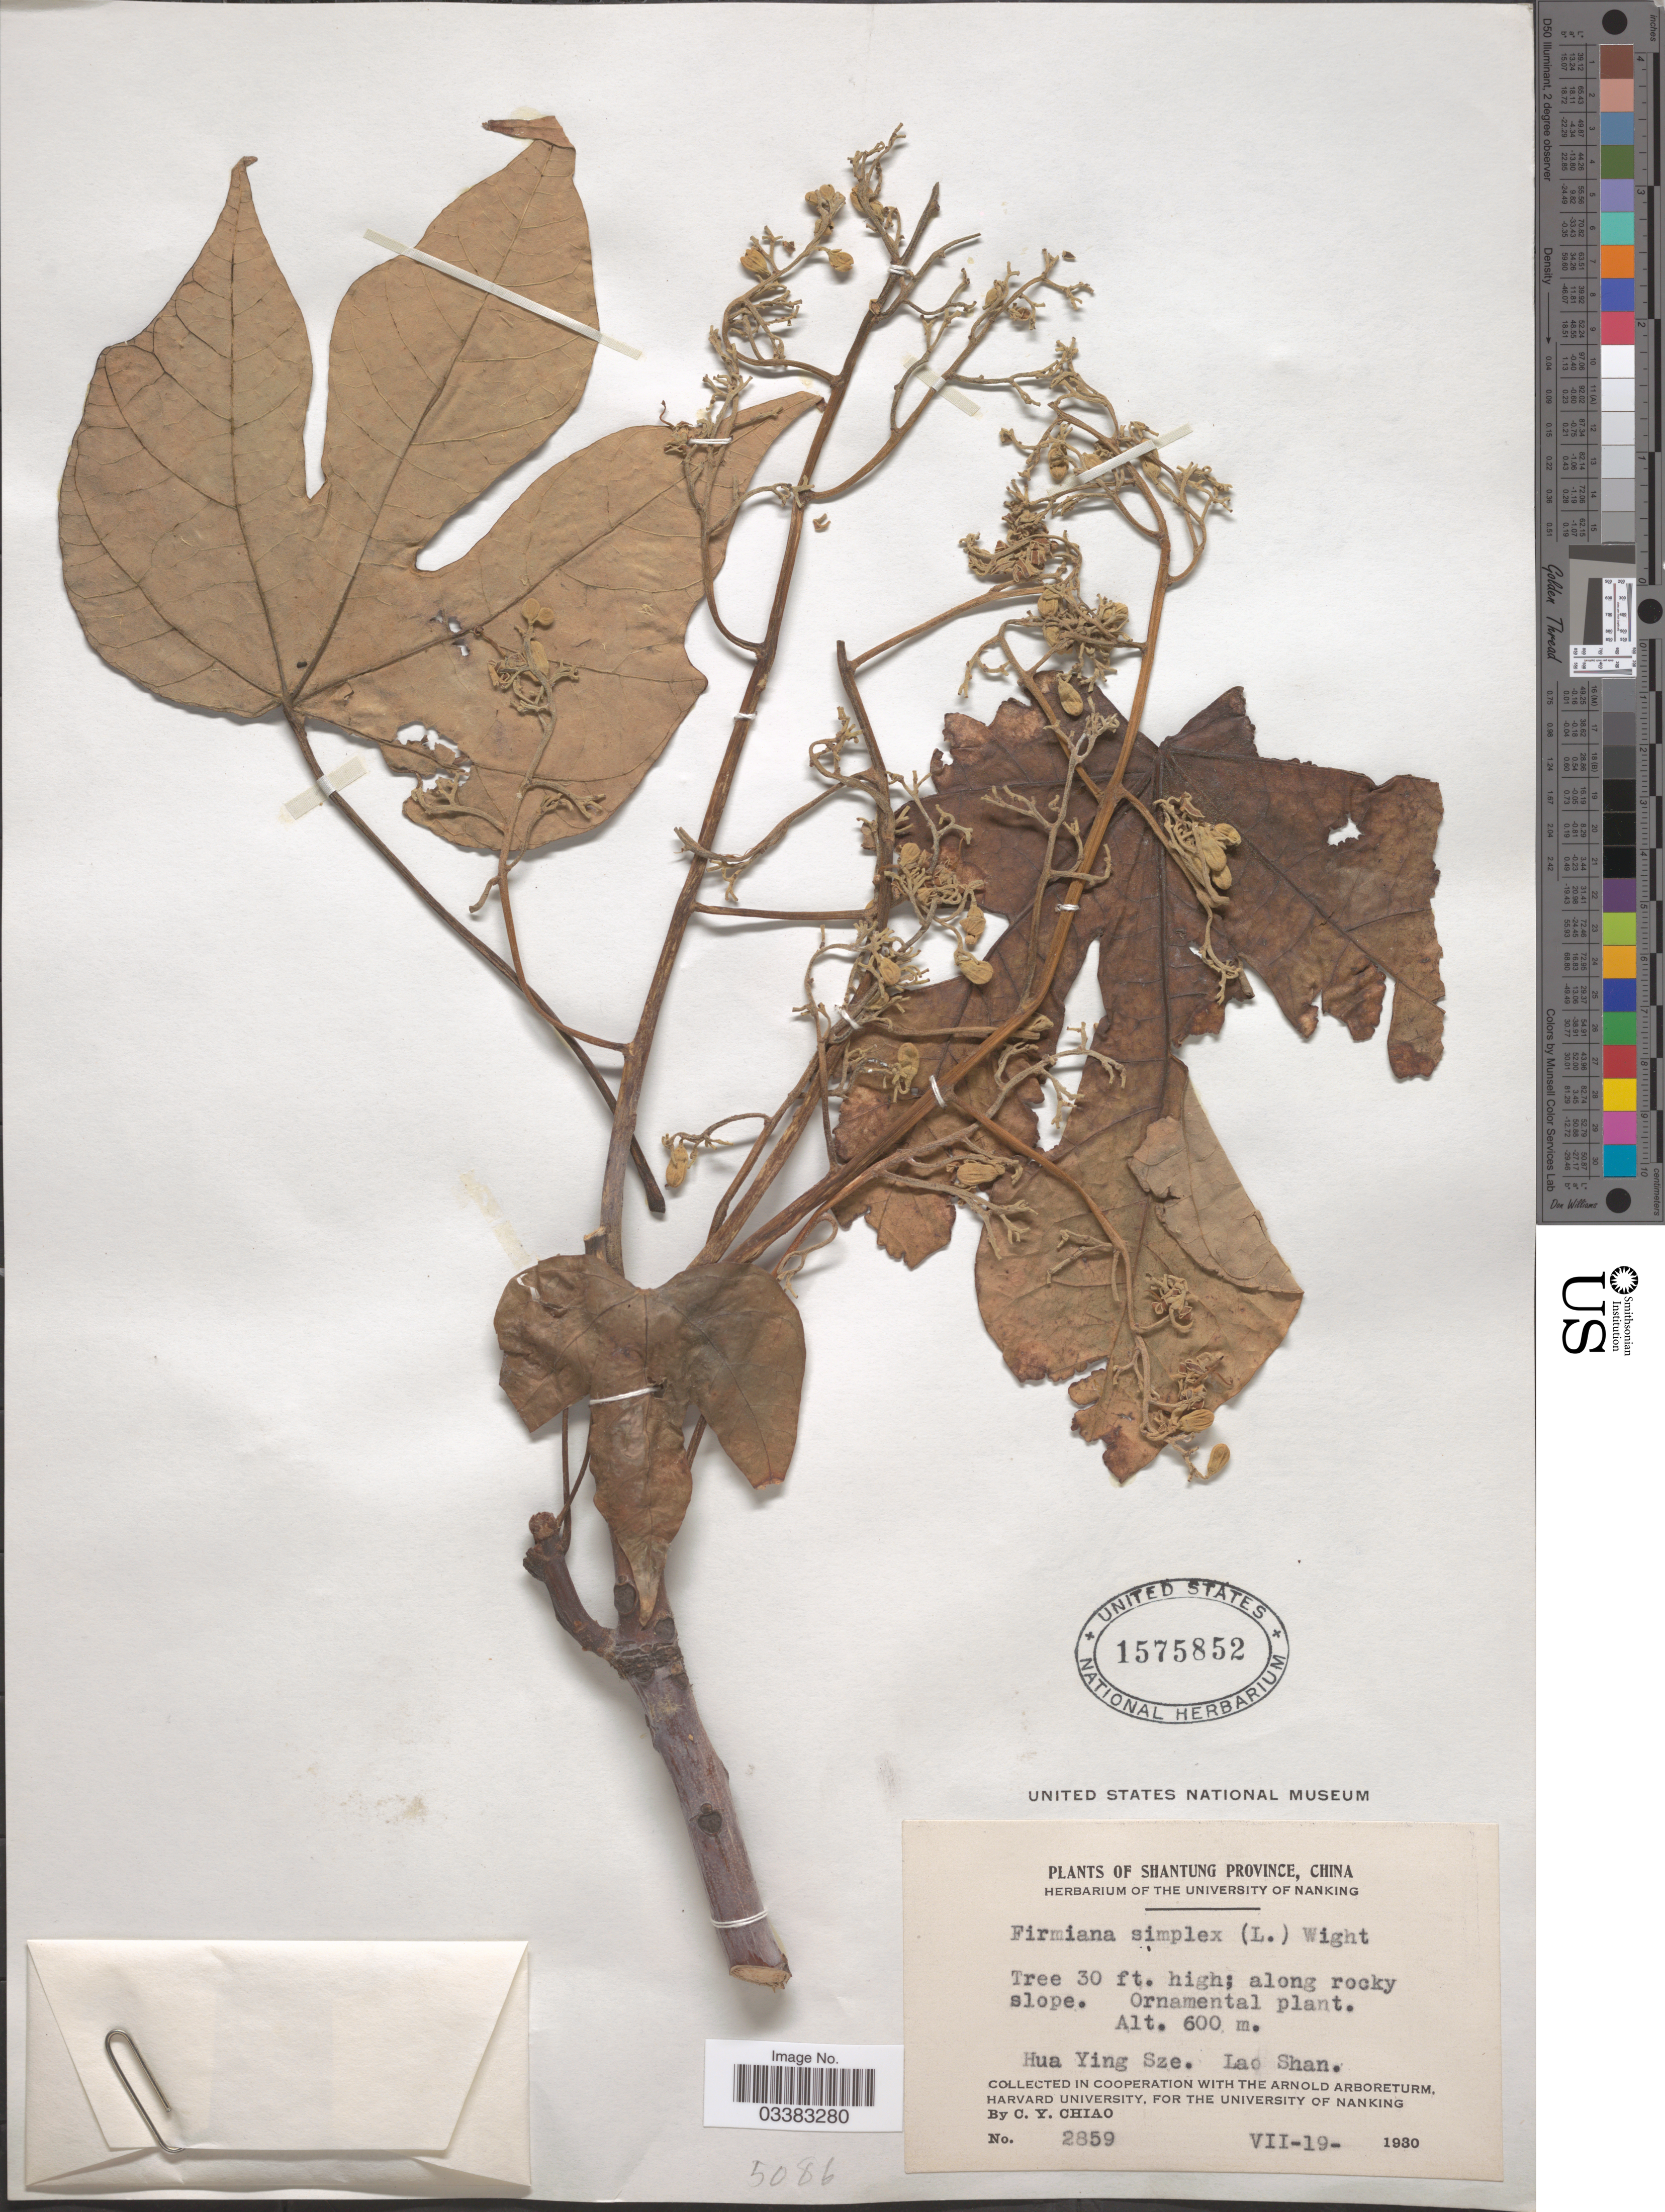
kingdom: Plantae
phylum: Tracheophyta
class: Magnoliopsida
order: Malvales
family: Malvaceae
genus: Firmiana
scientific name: Firmiana simplex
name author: (L.) W. Wight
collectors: C. Y. Chiao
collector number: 2859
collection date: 1930-07-19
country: China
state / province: Shandong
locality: Shantung Province. Hua Ying Sze. Lao Shan.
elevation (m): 600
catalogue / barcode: US 1575852